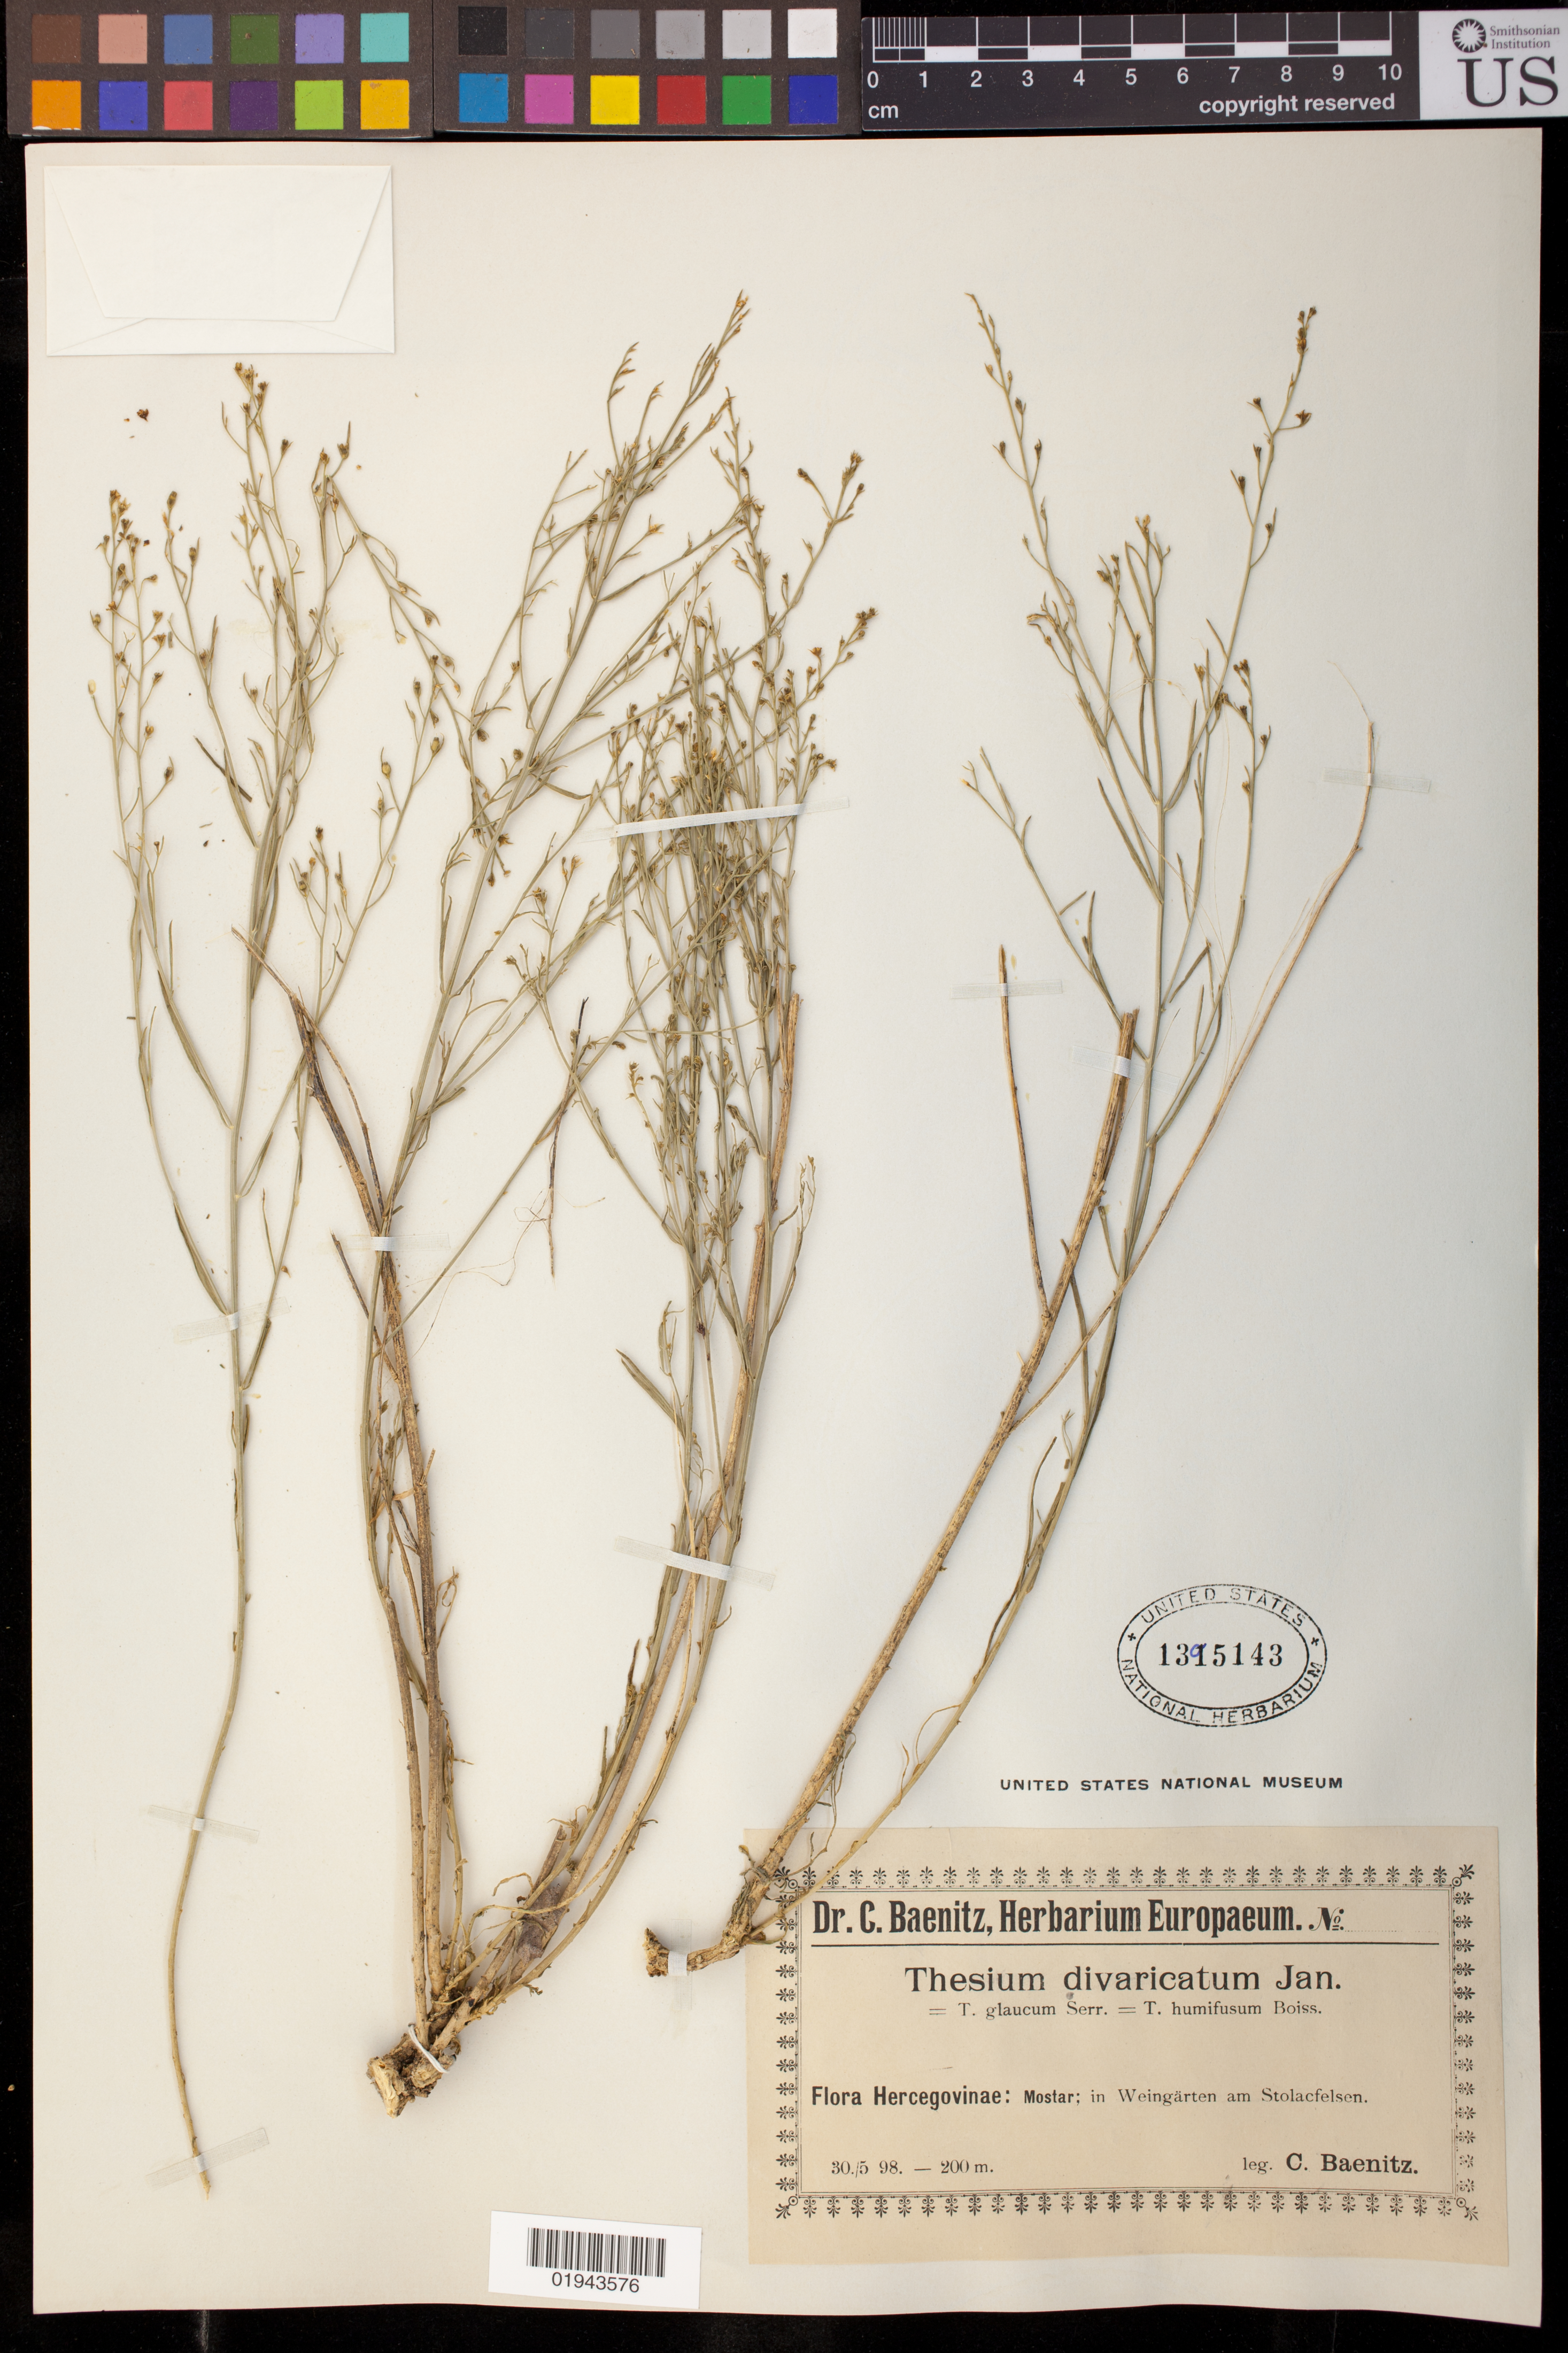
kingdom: Plantae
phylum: Tracheophyta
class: Magnoliopsida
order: Santalales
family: Thesiaceae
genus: Thesium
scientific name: Thesium divaricatum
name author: Jan ex Mert. & W.D.J. Koch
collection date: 1898-05-30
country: Bosnia and Herzegovina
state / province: Federation of B&H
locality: Mostar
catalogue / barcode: US 1395143